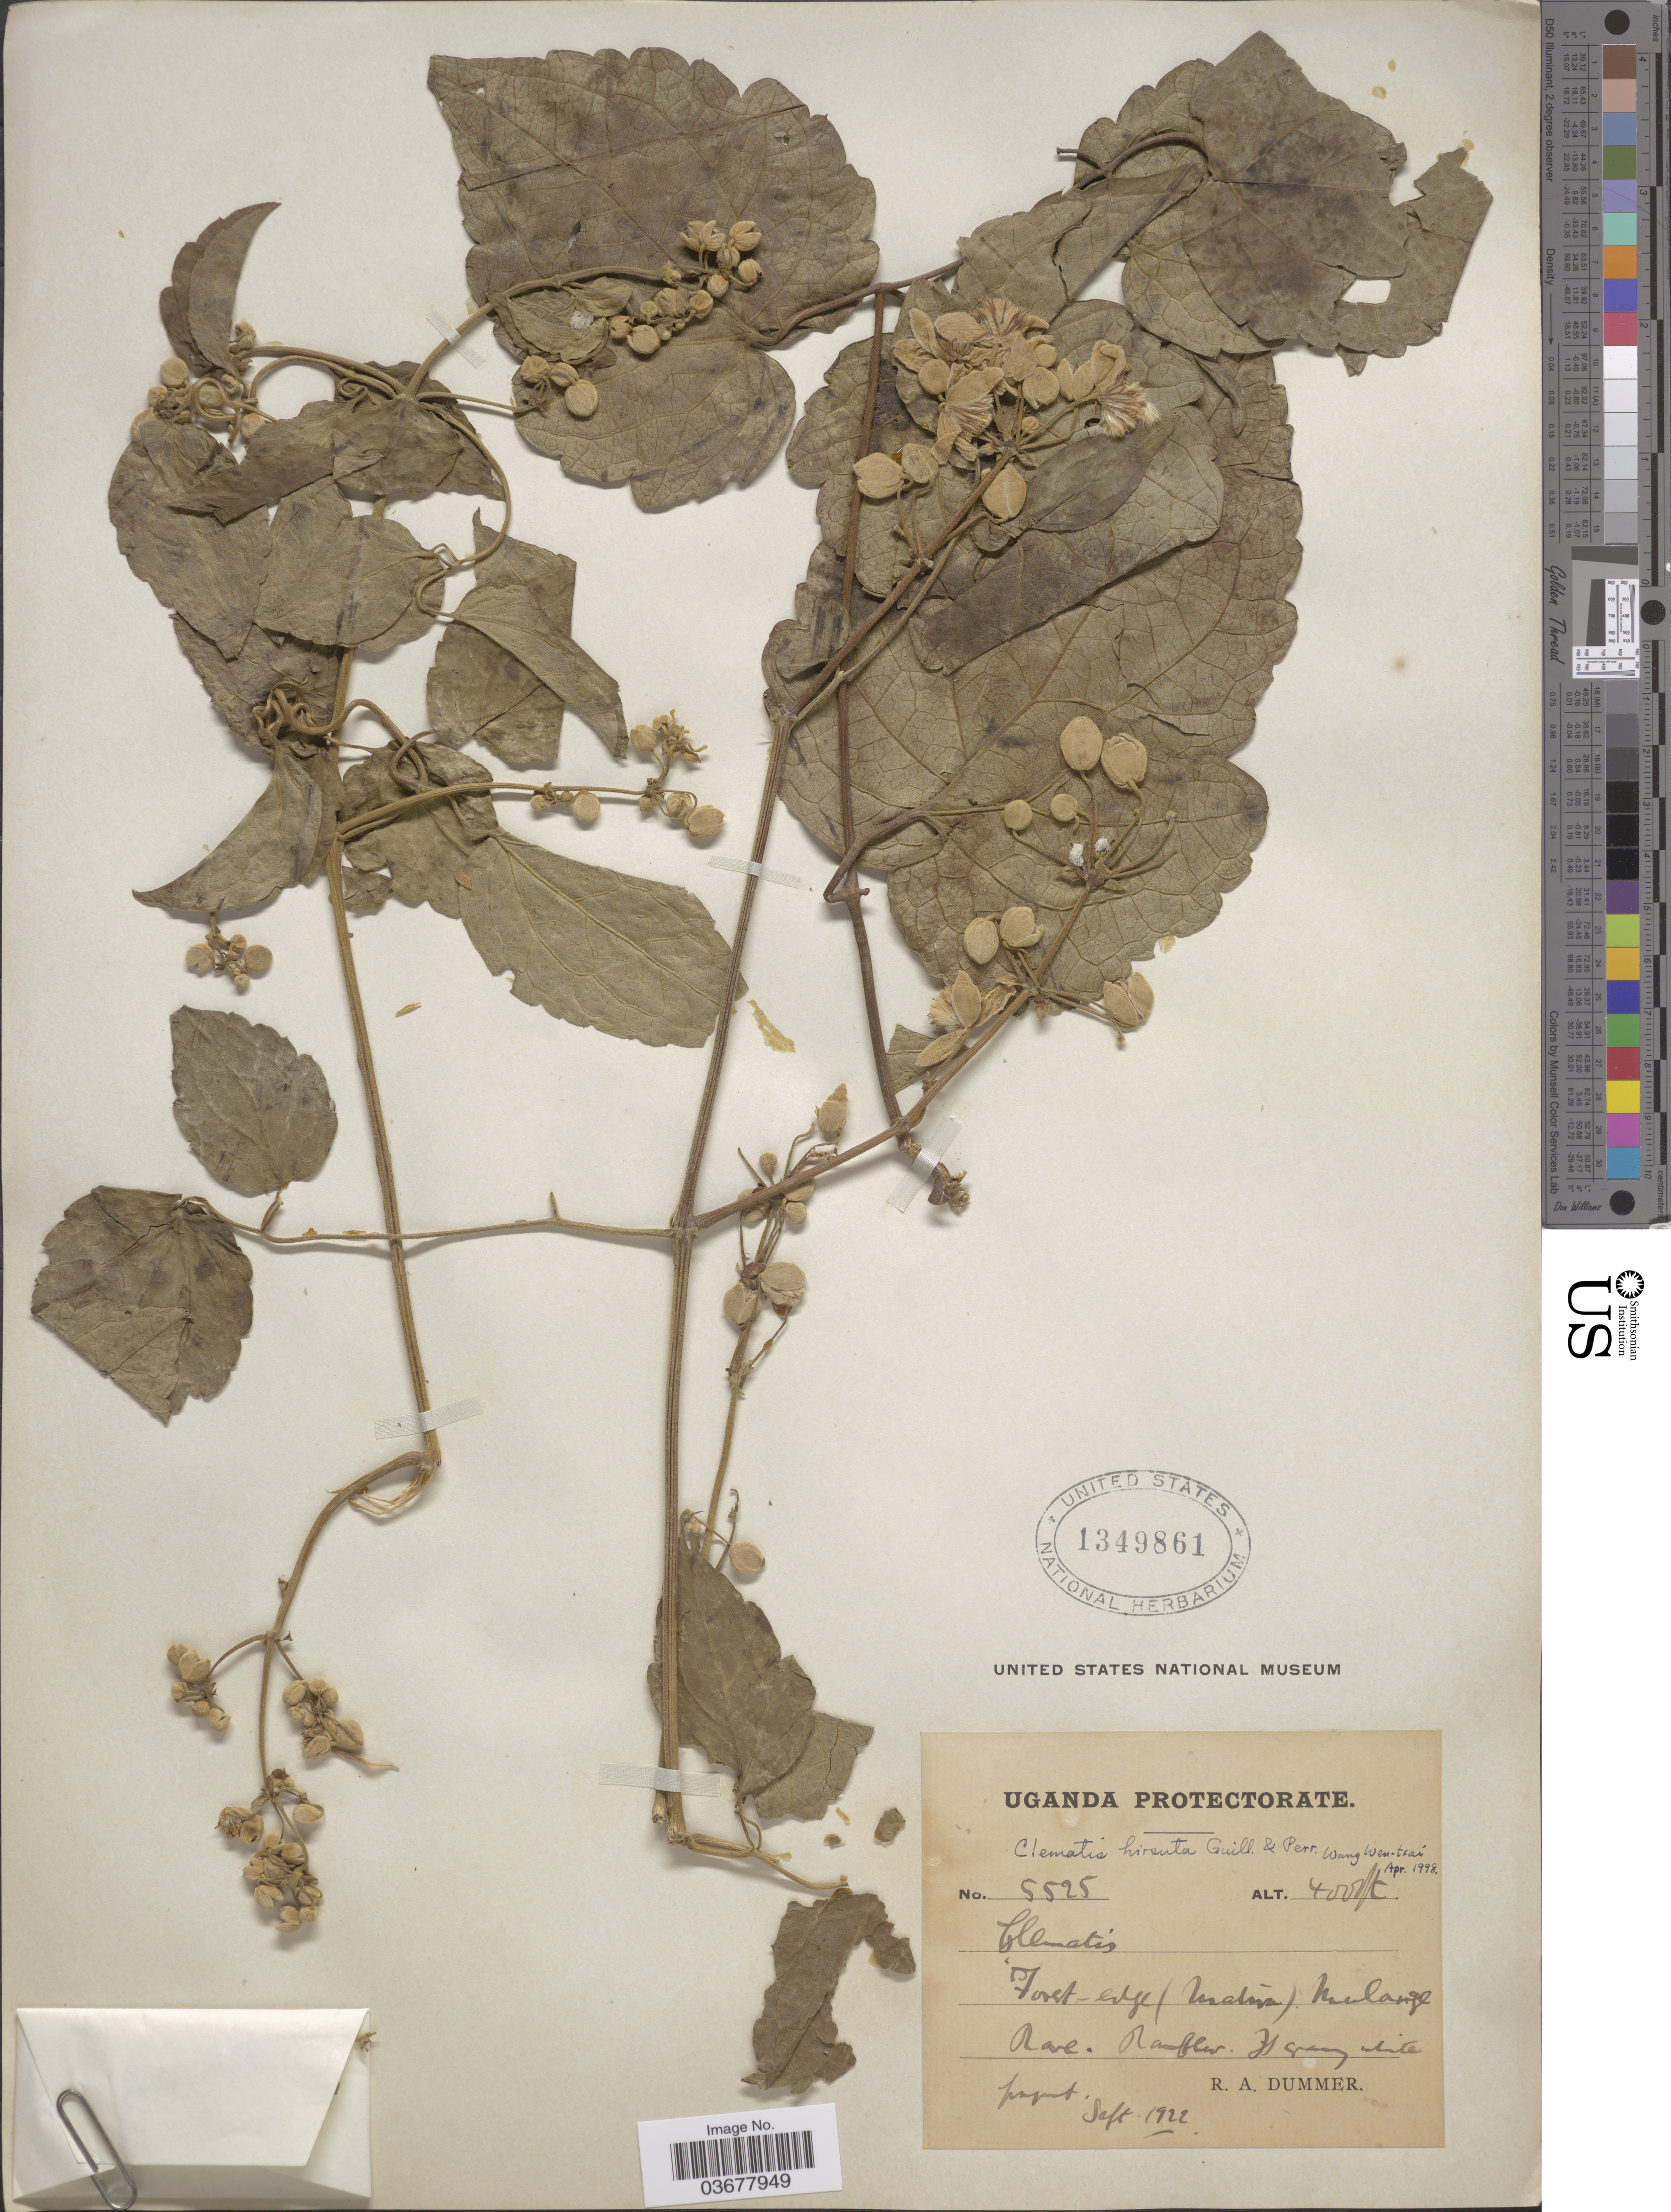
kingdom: Plantae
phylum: Tracheophyta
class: Magnoliopsida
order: Ranunculales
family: Ranunculaceae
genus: Clematis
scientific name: Clematis hirsuta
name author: Guill. & Perr.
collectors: R. A. Dümmer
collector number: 5525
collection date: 1922-09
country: Uganda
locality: Uganda Protectorate. Forst-edge( Maliva) Mulange.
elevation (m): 1219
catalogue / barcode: US 1349861